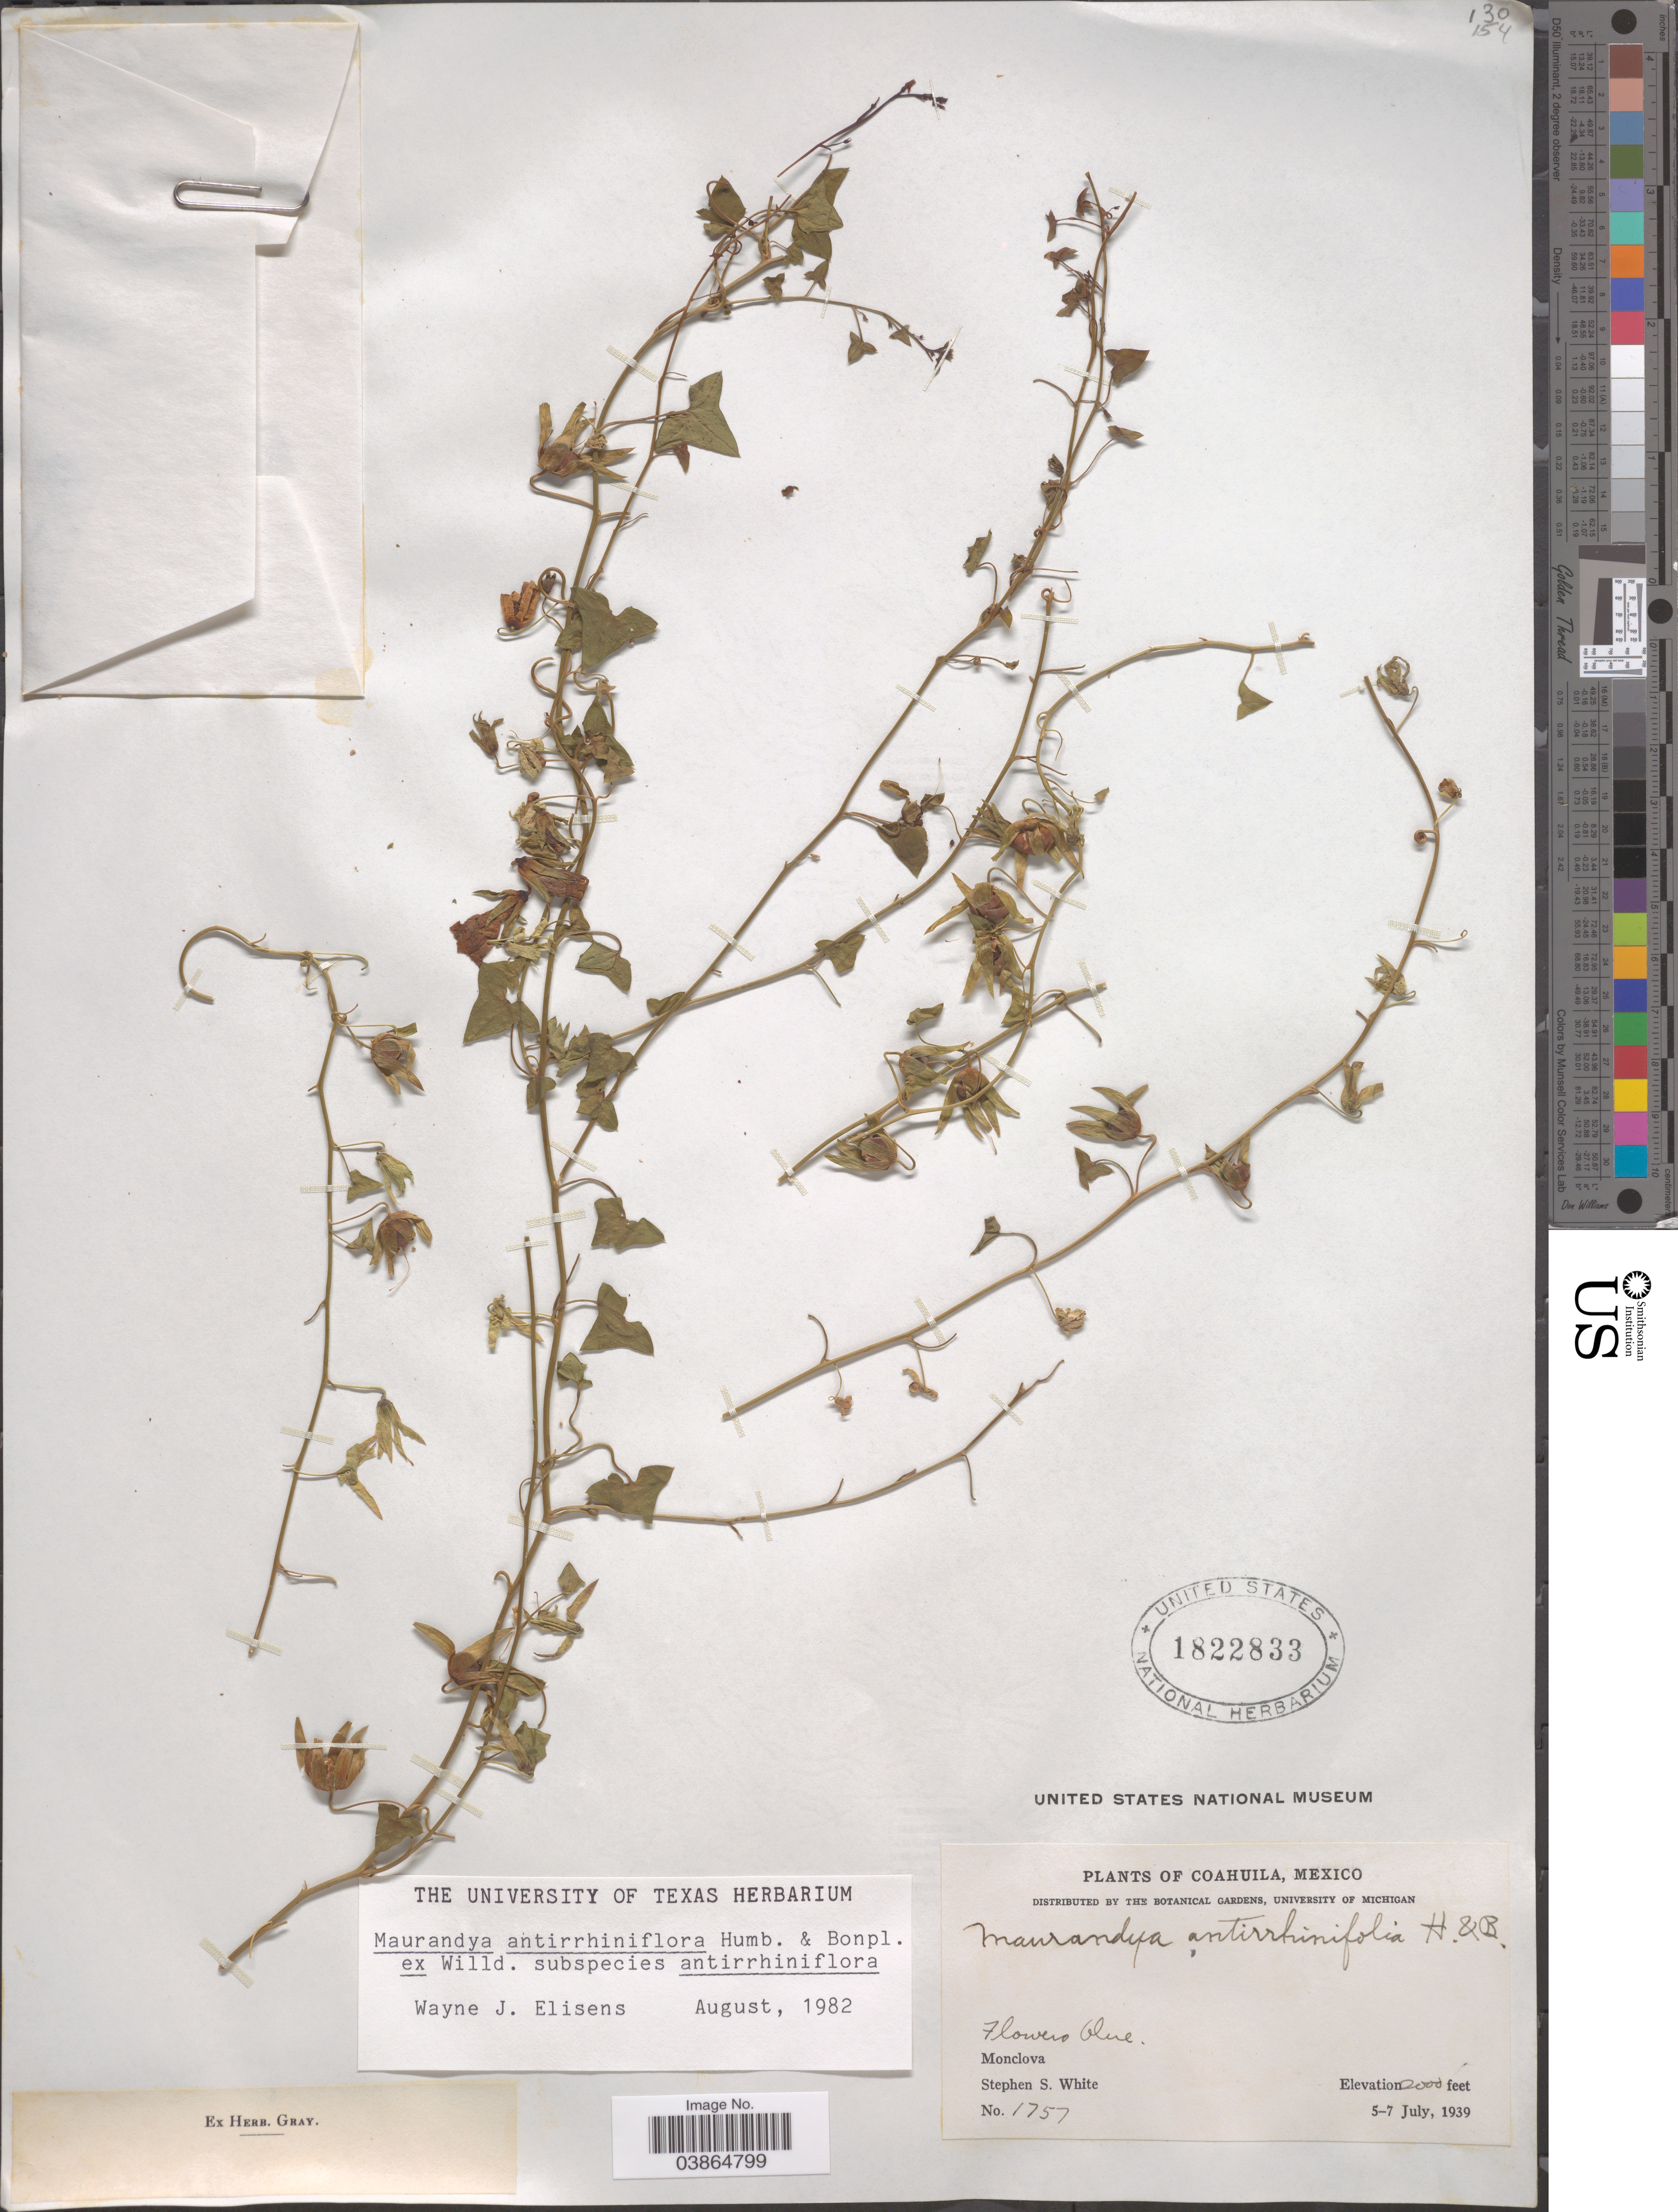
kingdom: Plantae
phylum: Tracheophyta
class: Magnoliopsida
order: Lamiales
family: Plantaginaceae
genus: Maurandya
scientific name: Maurandya antirrhiniflora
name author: Humb. & Bonpl. ex Willd.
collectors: S. S. White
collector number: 1757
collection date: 1939-07-05/1939-07-07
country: Mexico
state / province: Coahuila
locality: Monclova.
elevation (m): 610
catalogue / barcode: US 1822833